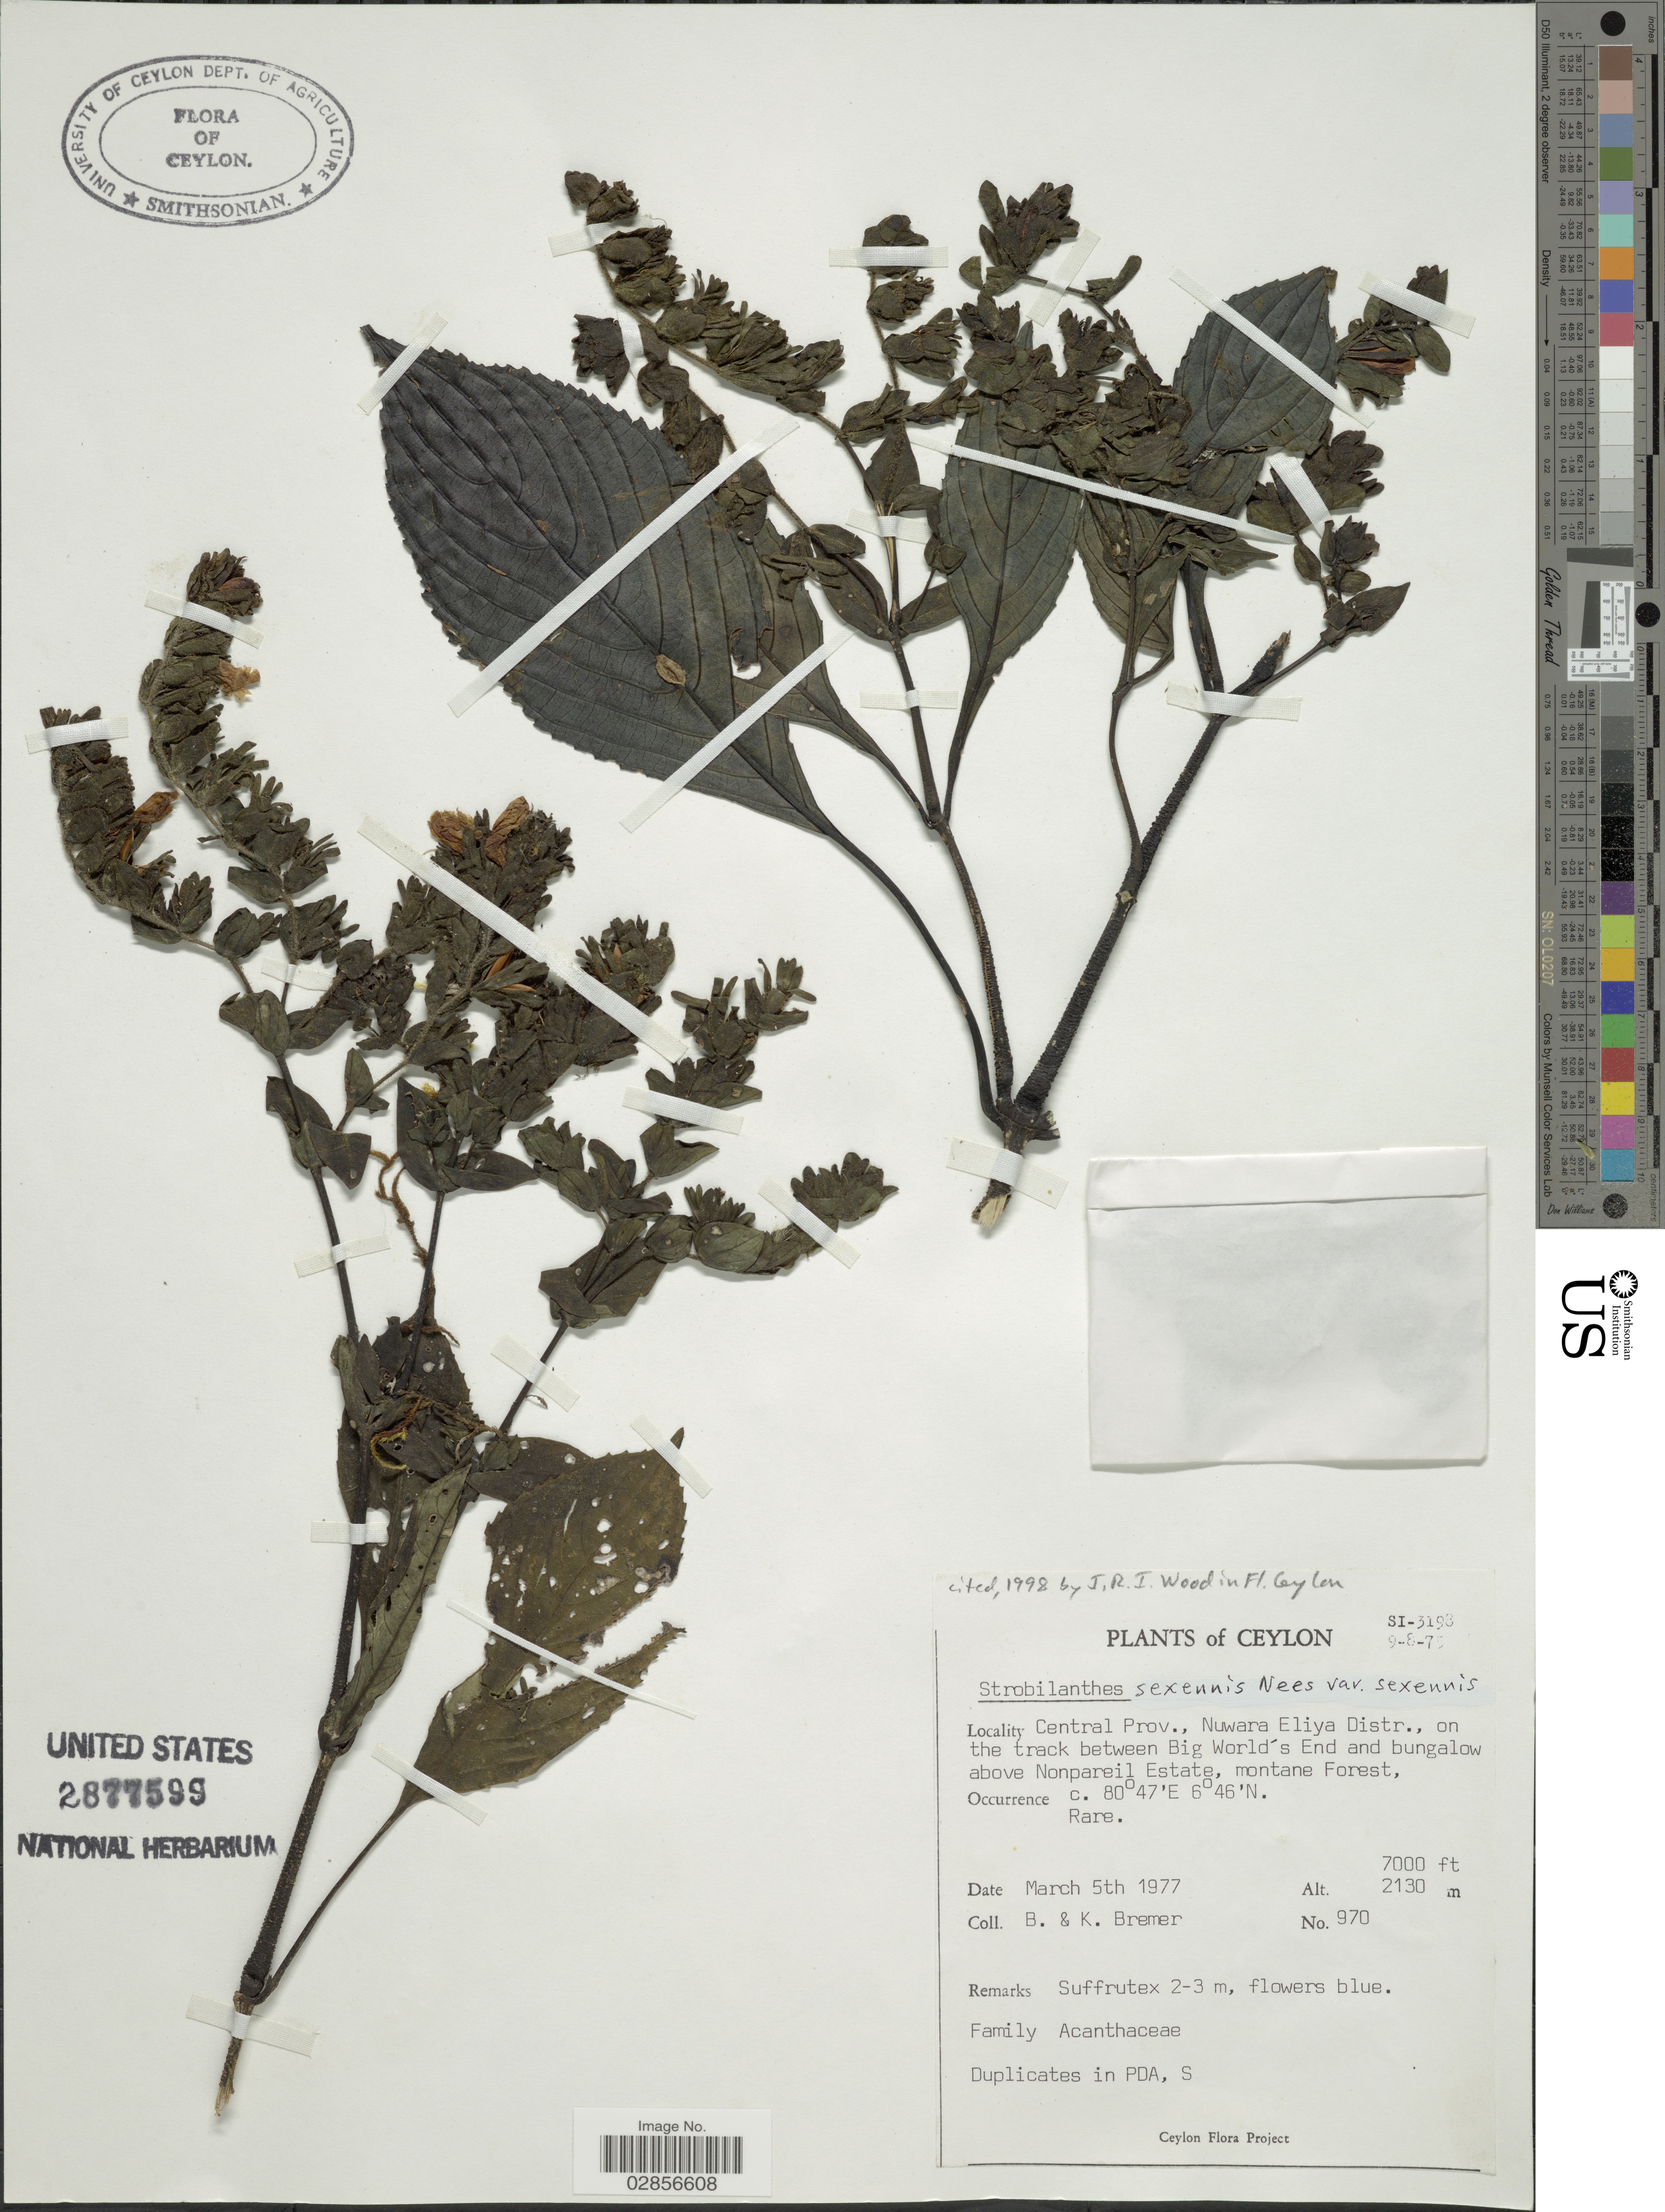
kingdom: Plantae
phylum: Tracheophyta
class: Magnoliopsida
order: Lamiales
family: Acanthaceae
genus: Strobilanthes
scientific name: Strobilanthes sexennis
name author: Bedd.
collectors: B. Bremer & K. Bremer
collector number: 970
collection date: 1977-03-05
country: Sri Lanka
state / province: Central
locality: Ceylon, Central Prov., Nuwara Eliya Distr., on the track between Big World's End and bungalow above Nonpareil Estate, montane Forest.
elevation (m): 2130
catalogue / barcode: US 2877599